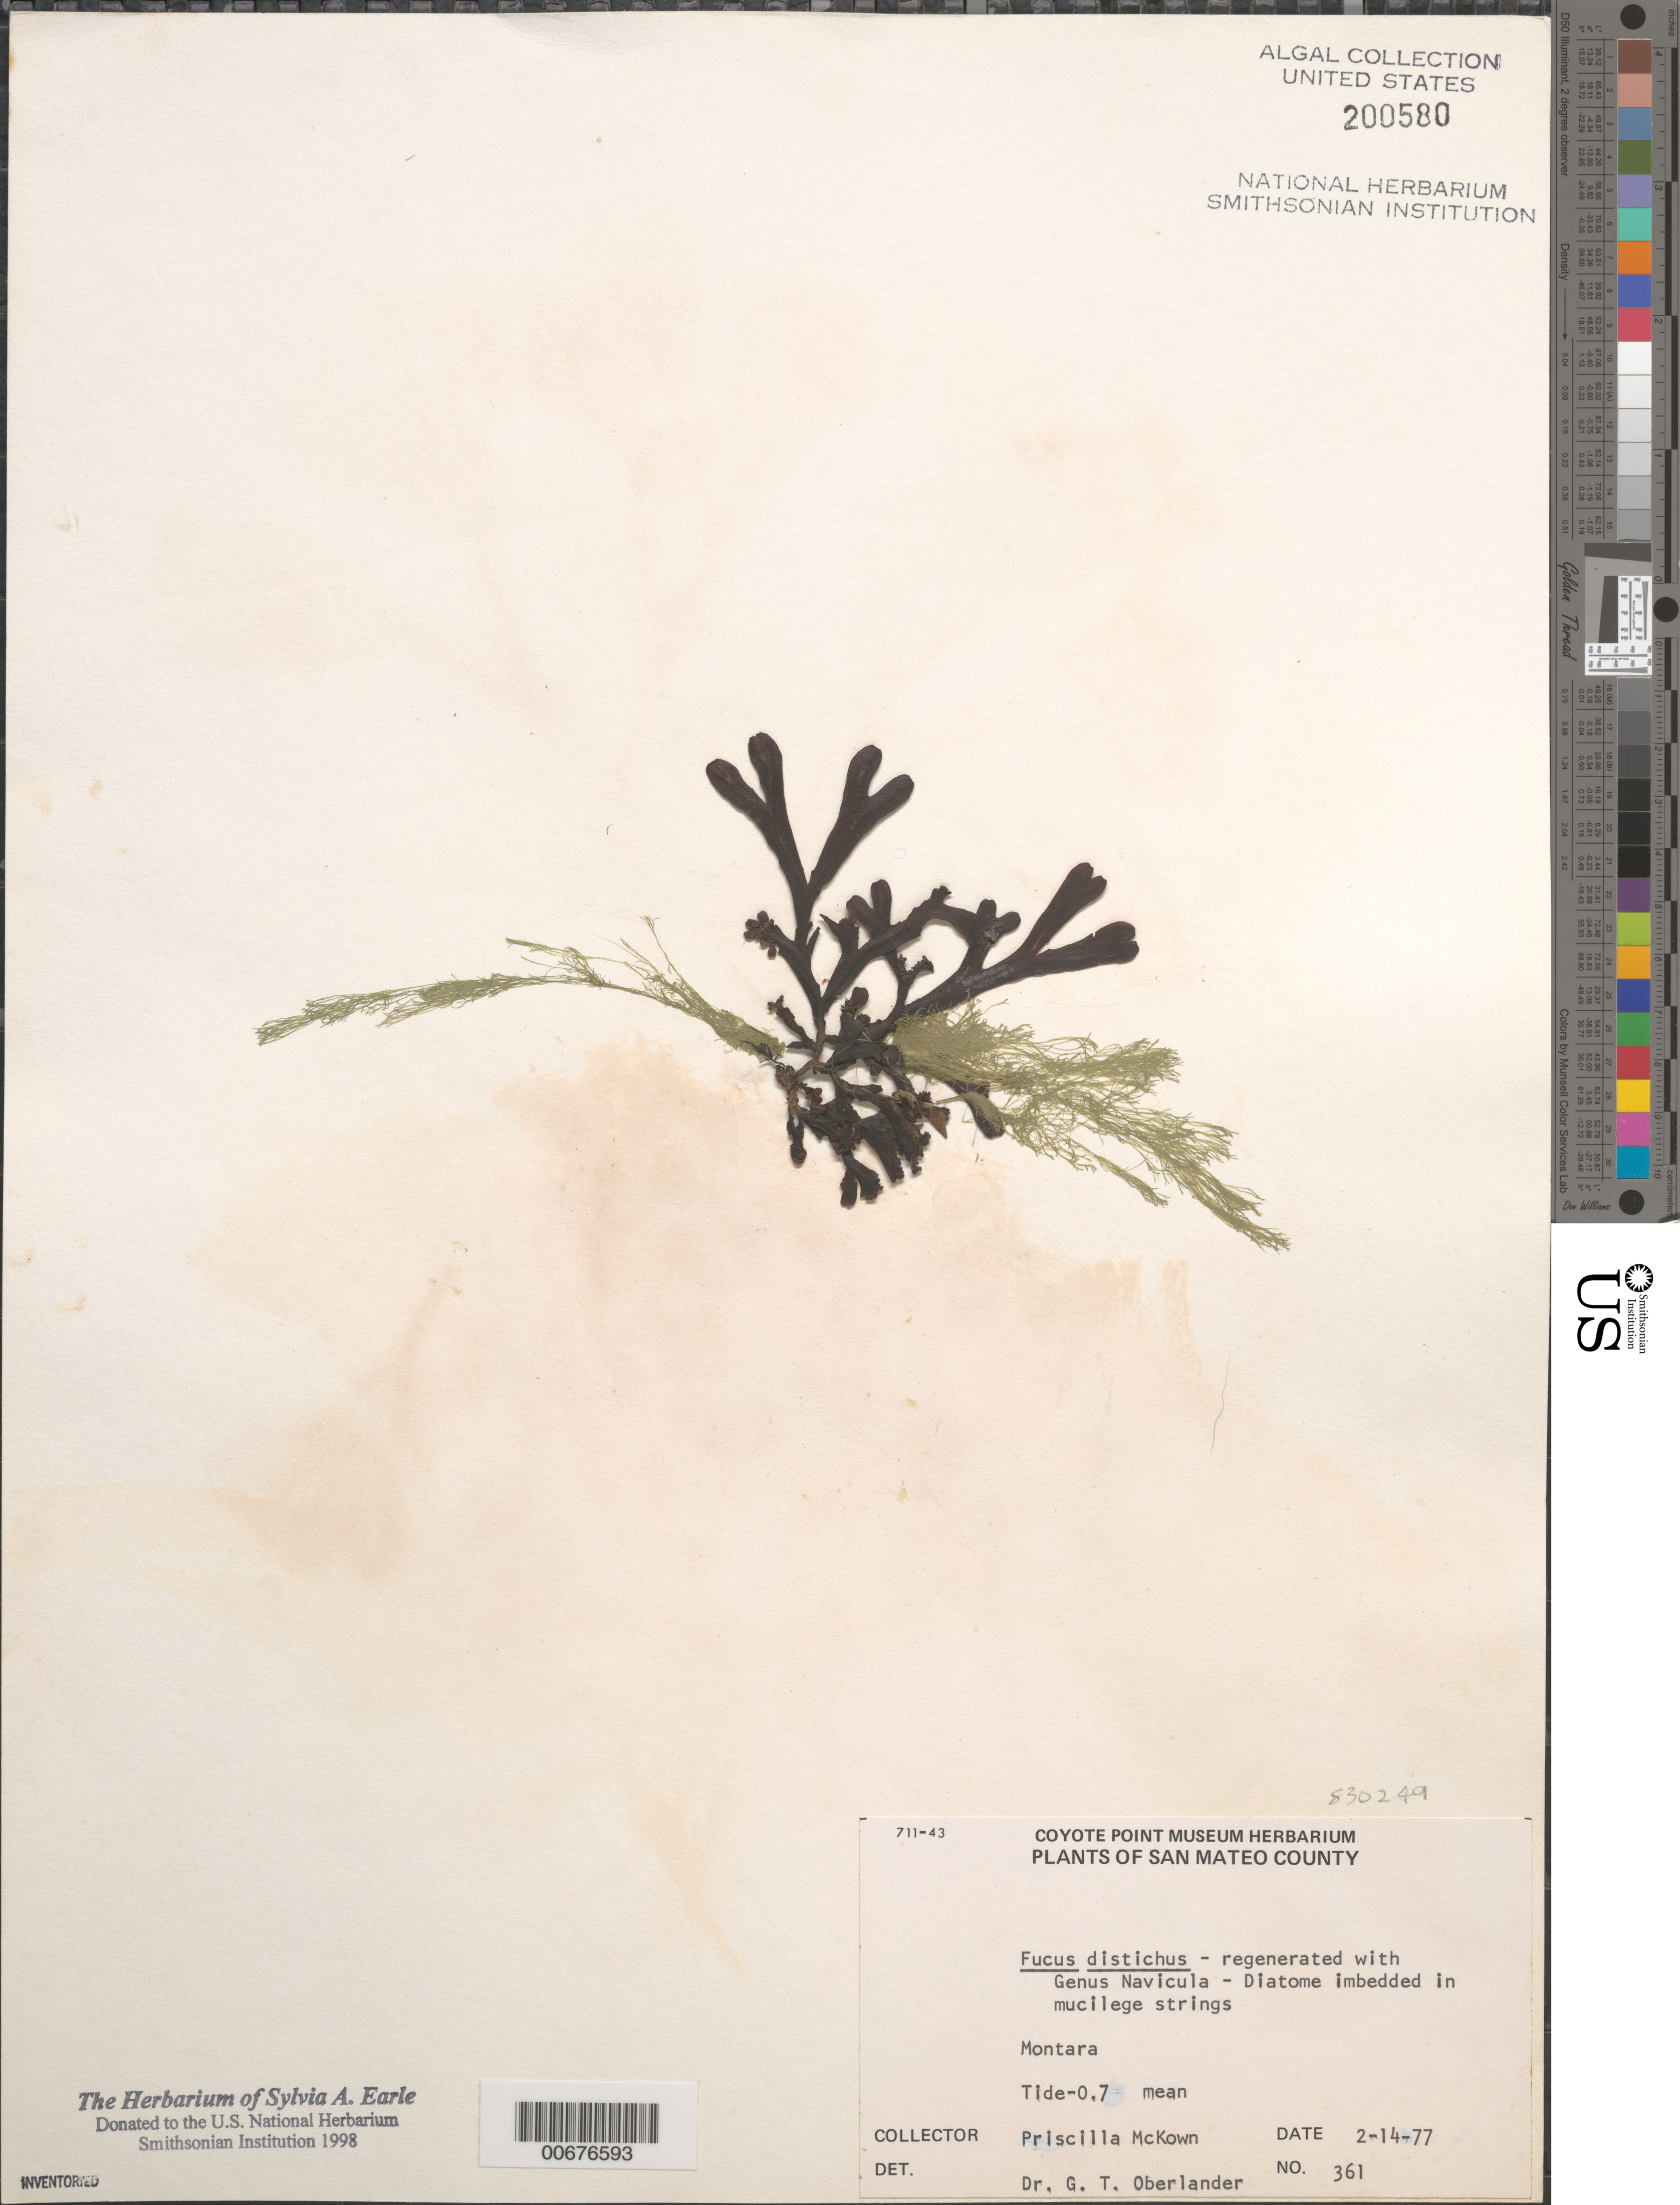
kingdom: Chromista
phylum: Ochrophyta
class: Phaeophyceae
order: Fucales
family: Fucaceae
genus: Fucus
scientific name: Fucus distichus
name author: L.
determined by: Oberlander, G. T.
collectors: P. McKown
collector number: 361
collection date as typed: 14 Feb 1977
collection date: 1977-02-14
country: United States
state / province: California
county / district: San Mateo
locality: Montara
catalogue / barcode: US 200580